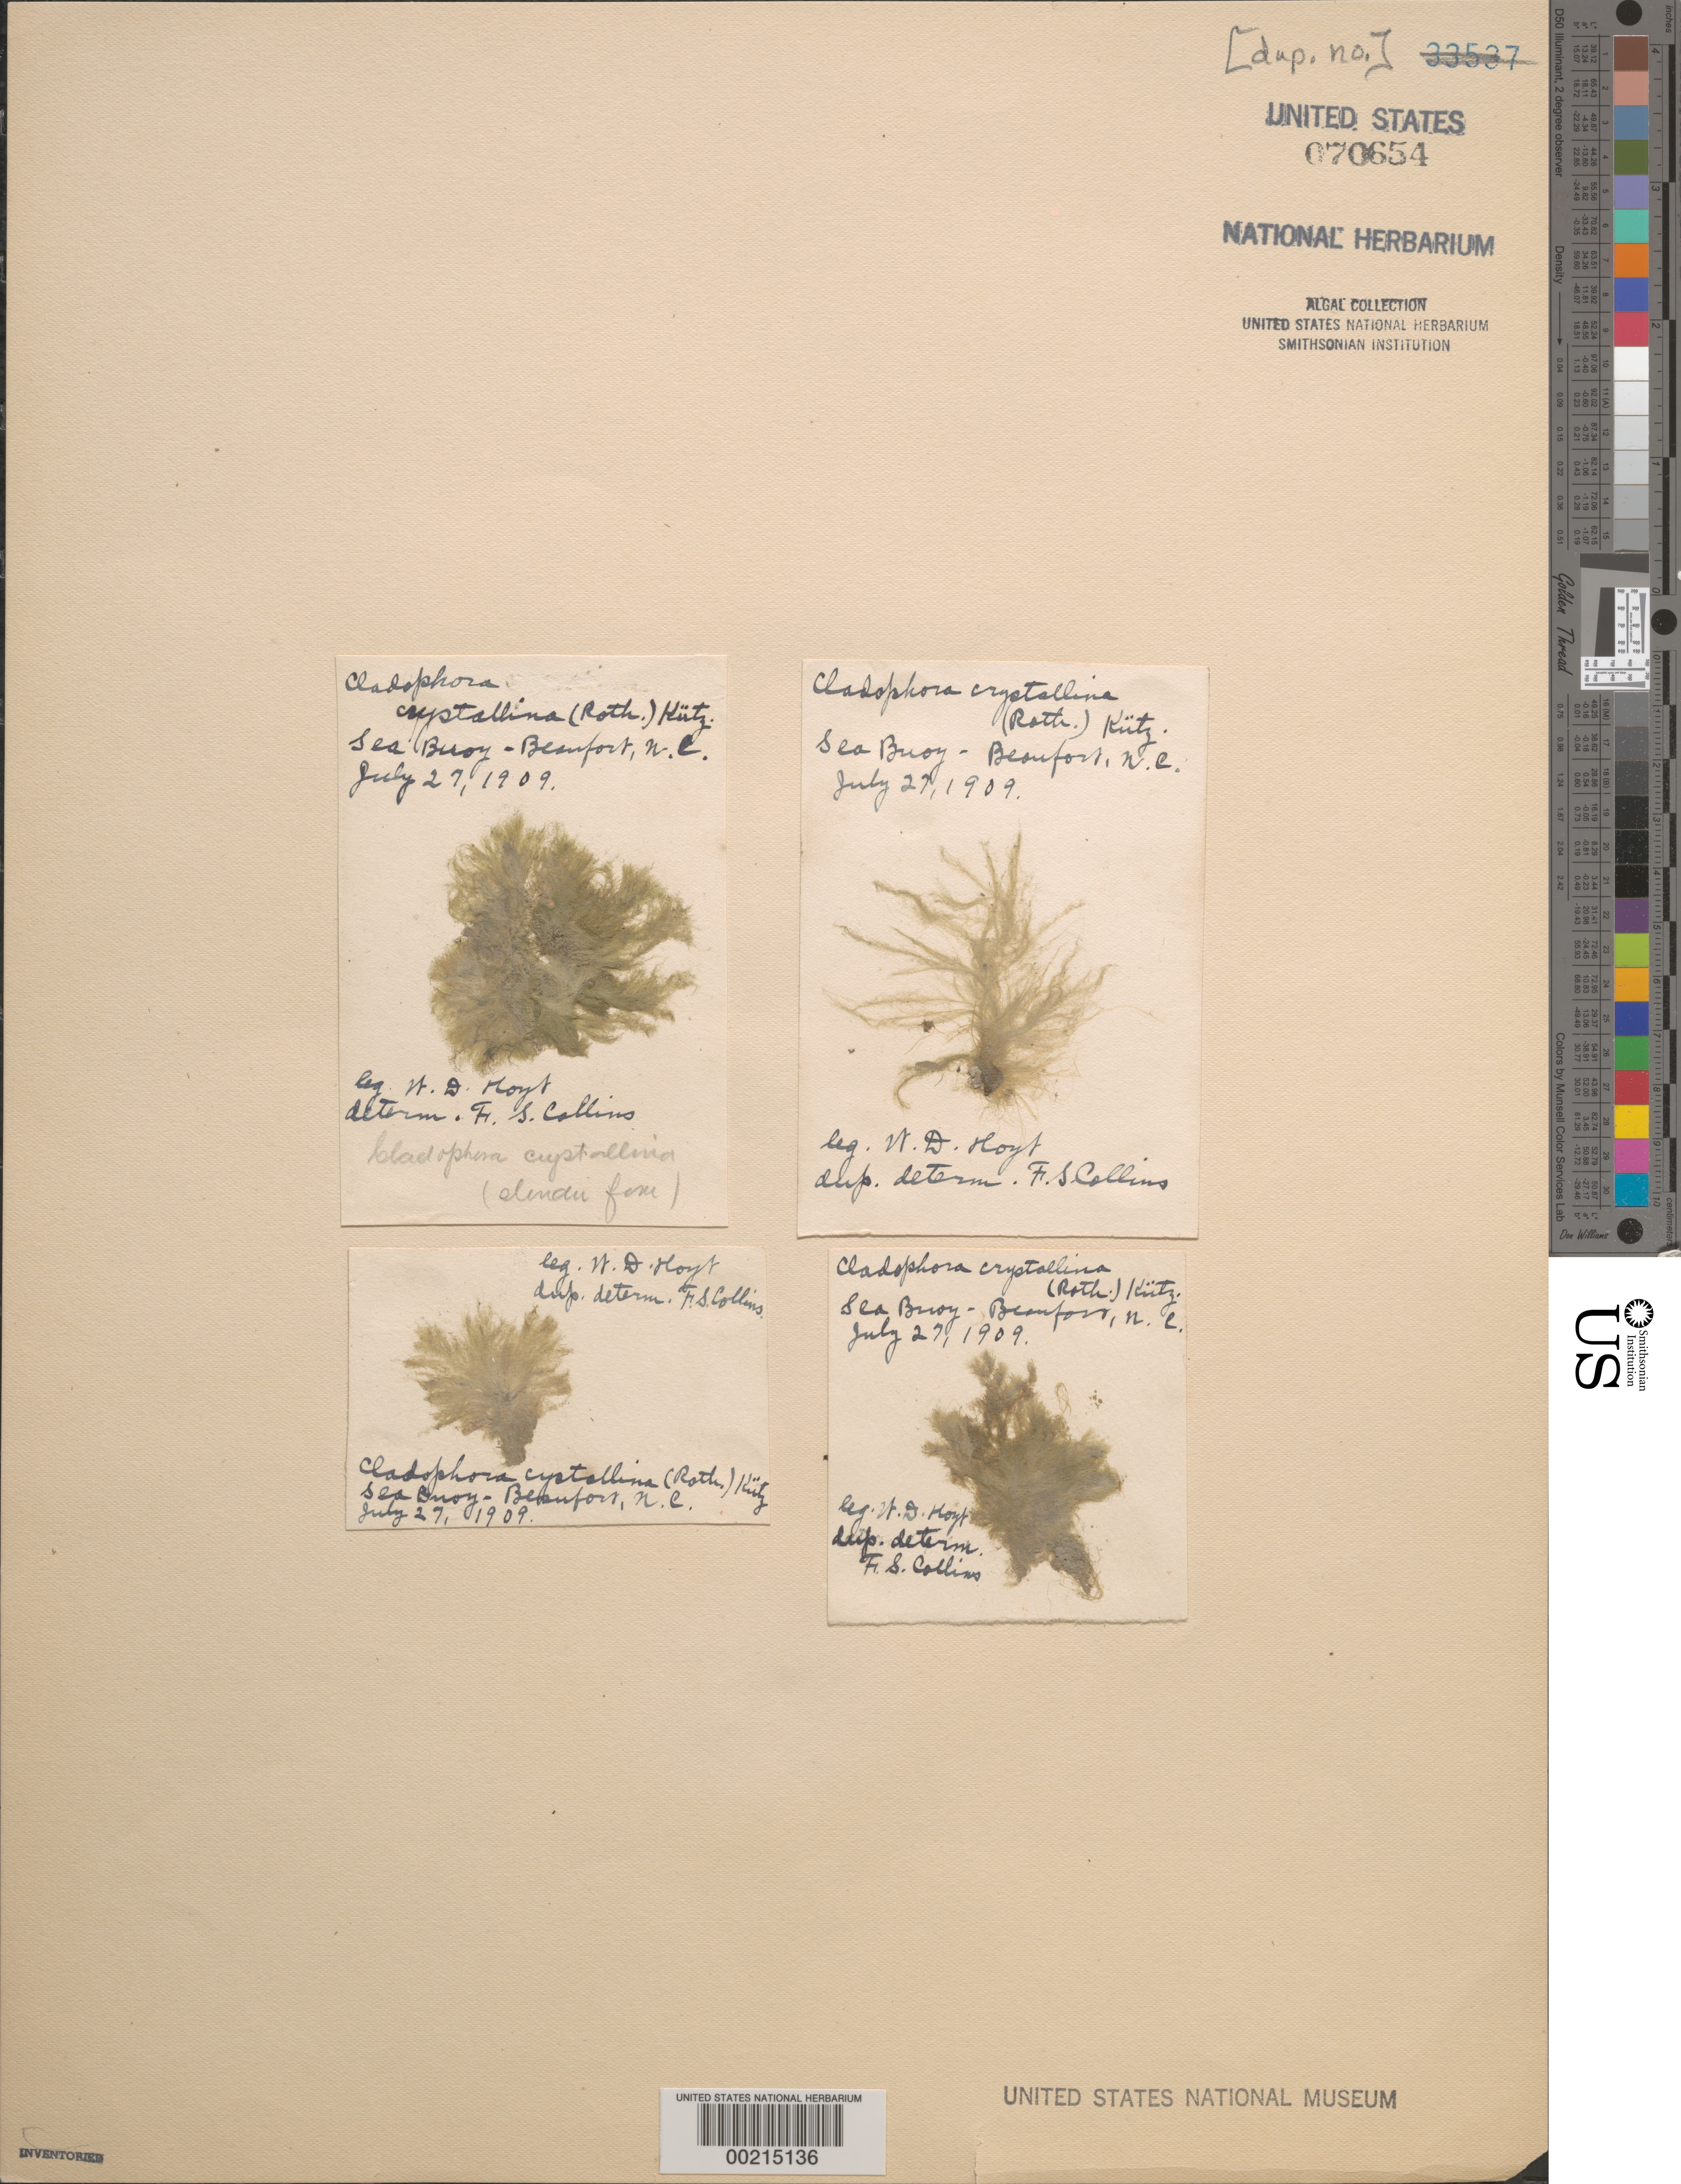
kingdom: Plantae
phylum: Chlorophyta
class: Ulvophyceae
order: Cladophorales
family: Cladophoraceae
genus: Cladophora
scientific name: Cladophora crystallina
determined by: Collins, Frank S.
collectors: W. D. Hoyt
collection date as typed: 27 Jul 1909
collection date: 1909-07-27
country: United States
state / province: North Carolina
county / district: Carteret County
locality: Beaufort, sea buoy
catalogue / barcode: US 70654